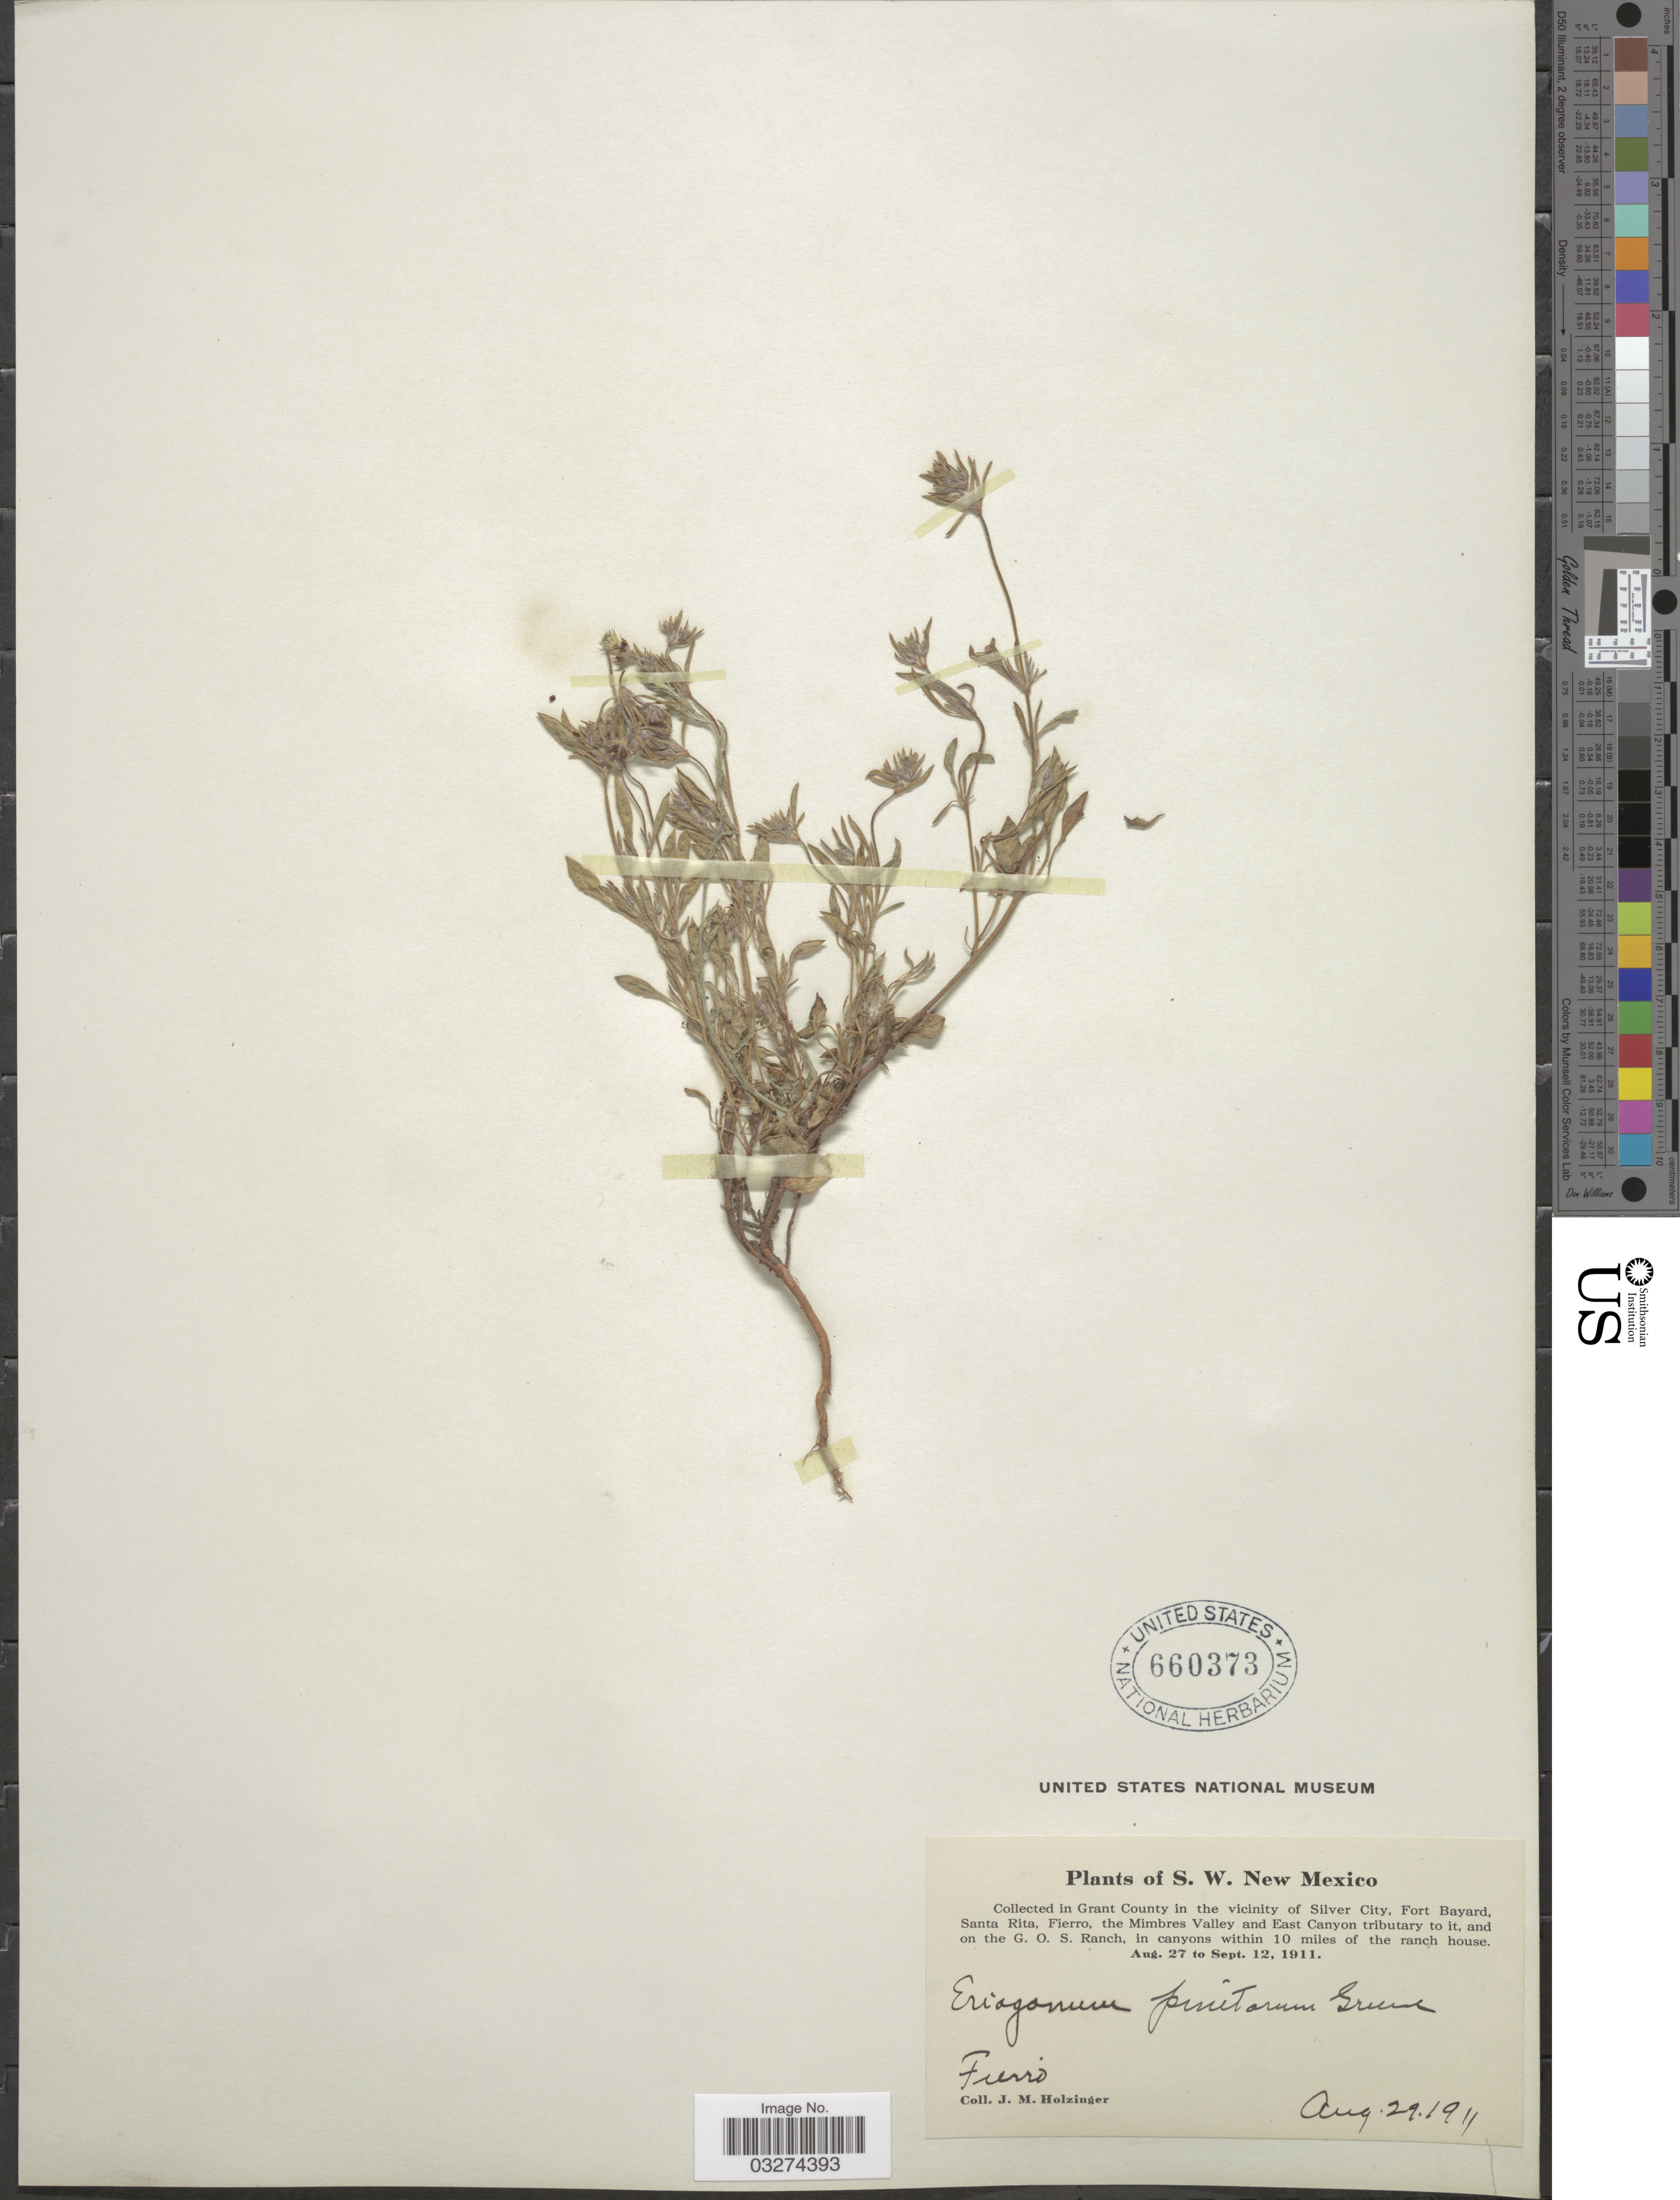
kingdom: Plantae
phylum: Tracheophyta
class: Magnoliopsida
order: Caryophyllales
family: Polygonaceae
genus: Eriogonum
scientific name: Eriogonum abertianum var. ruberrimum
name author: (Gand.) Gand.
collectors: J. M. Holzinger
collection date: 1911-08-29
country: United States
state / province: New Mexico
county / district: Grant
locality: Fierro, Grant County (in the vicinity of Silver City, Fort Bayard, Santa Rita, Fierro, the Mimbres Valley and East Canyon tributary to it, and on the G.O.S. Ranch, in canyons within 10 miles of the ranch house), S.W. New Mexico.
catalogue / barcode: US 660373